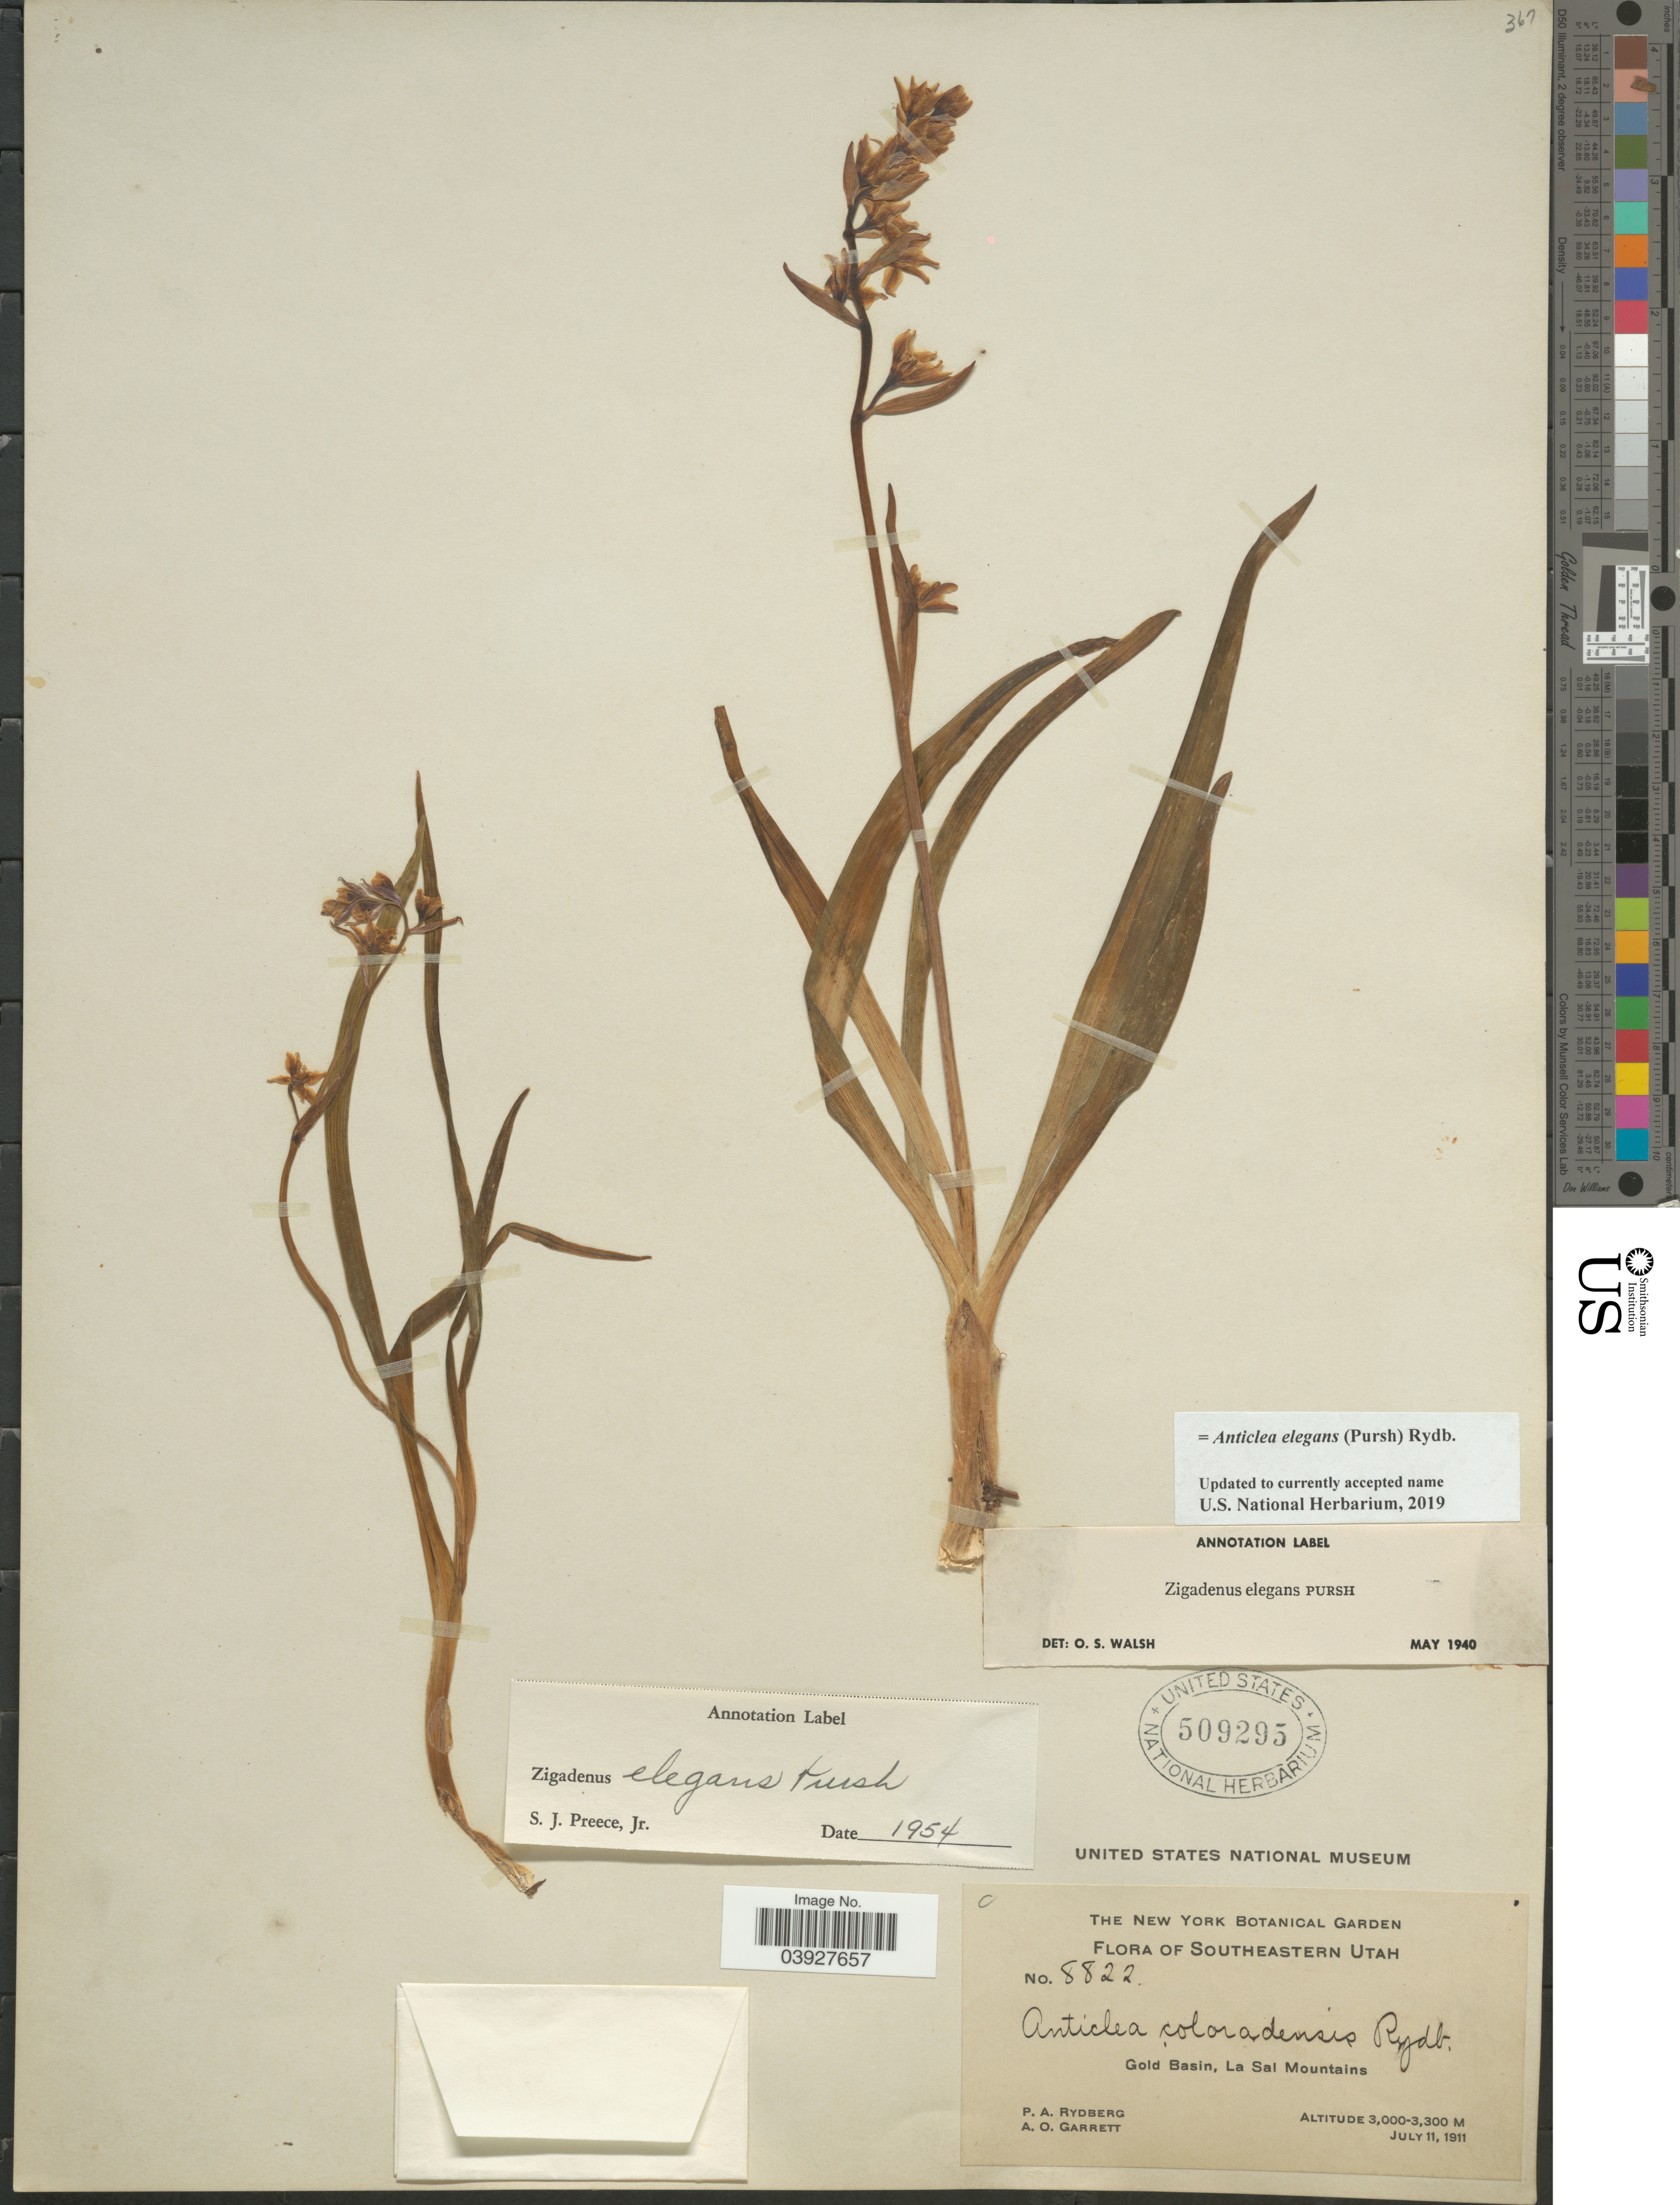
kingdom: Plantae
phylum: Tracheophyta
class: Liliopsida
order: Liliales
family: Melanthiaceae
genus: Anticlea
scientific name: Anticlea elegans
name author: (Pursh) Rydb.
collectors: P. A. Rydberg & A. O. Garrett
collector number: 8822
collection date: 1911-07-11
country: United States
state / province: Utah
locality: Southeastern Utah. Gold Basin, La Sal Mountains.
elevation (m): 3000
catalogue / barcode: US 509295